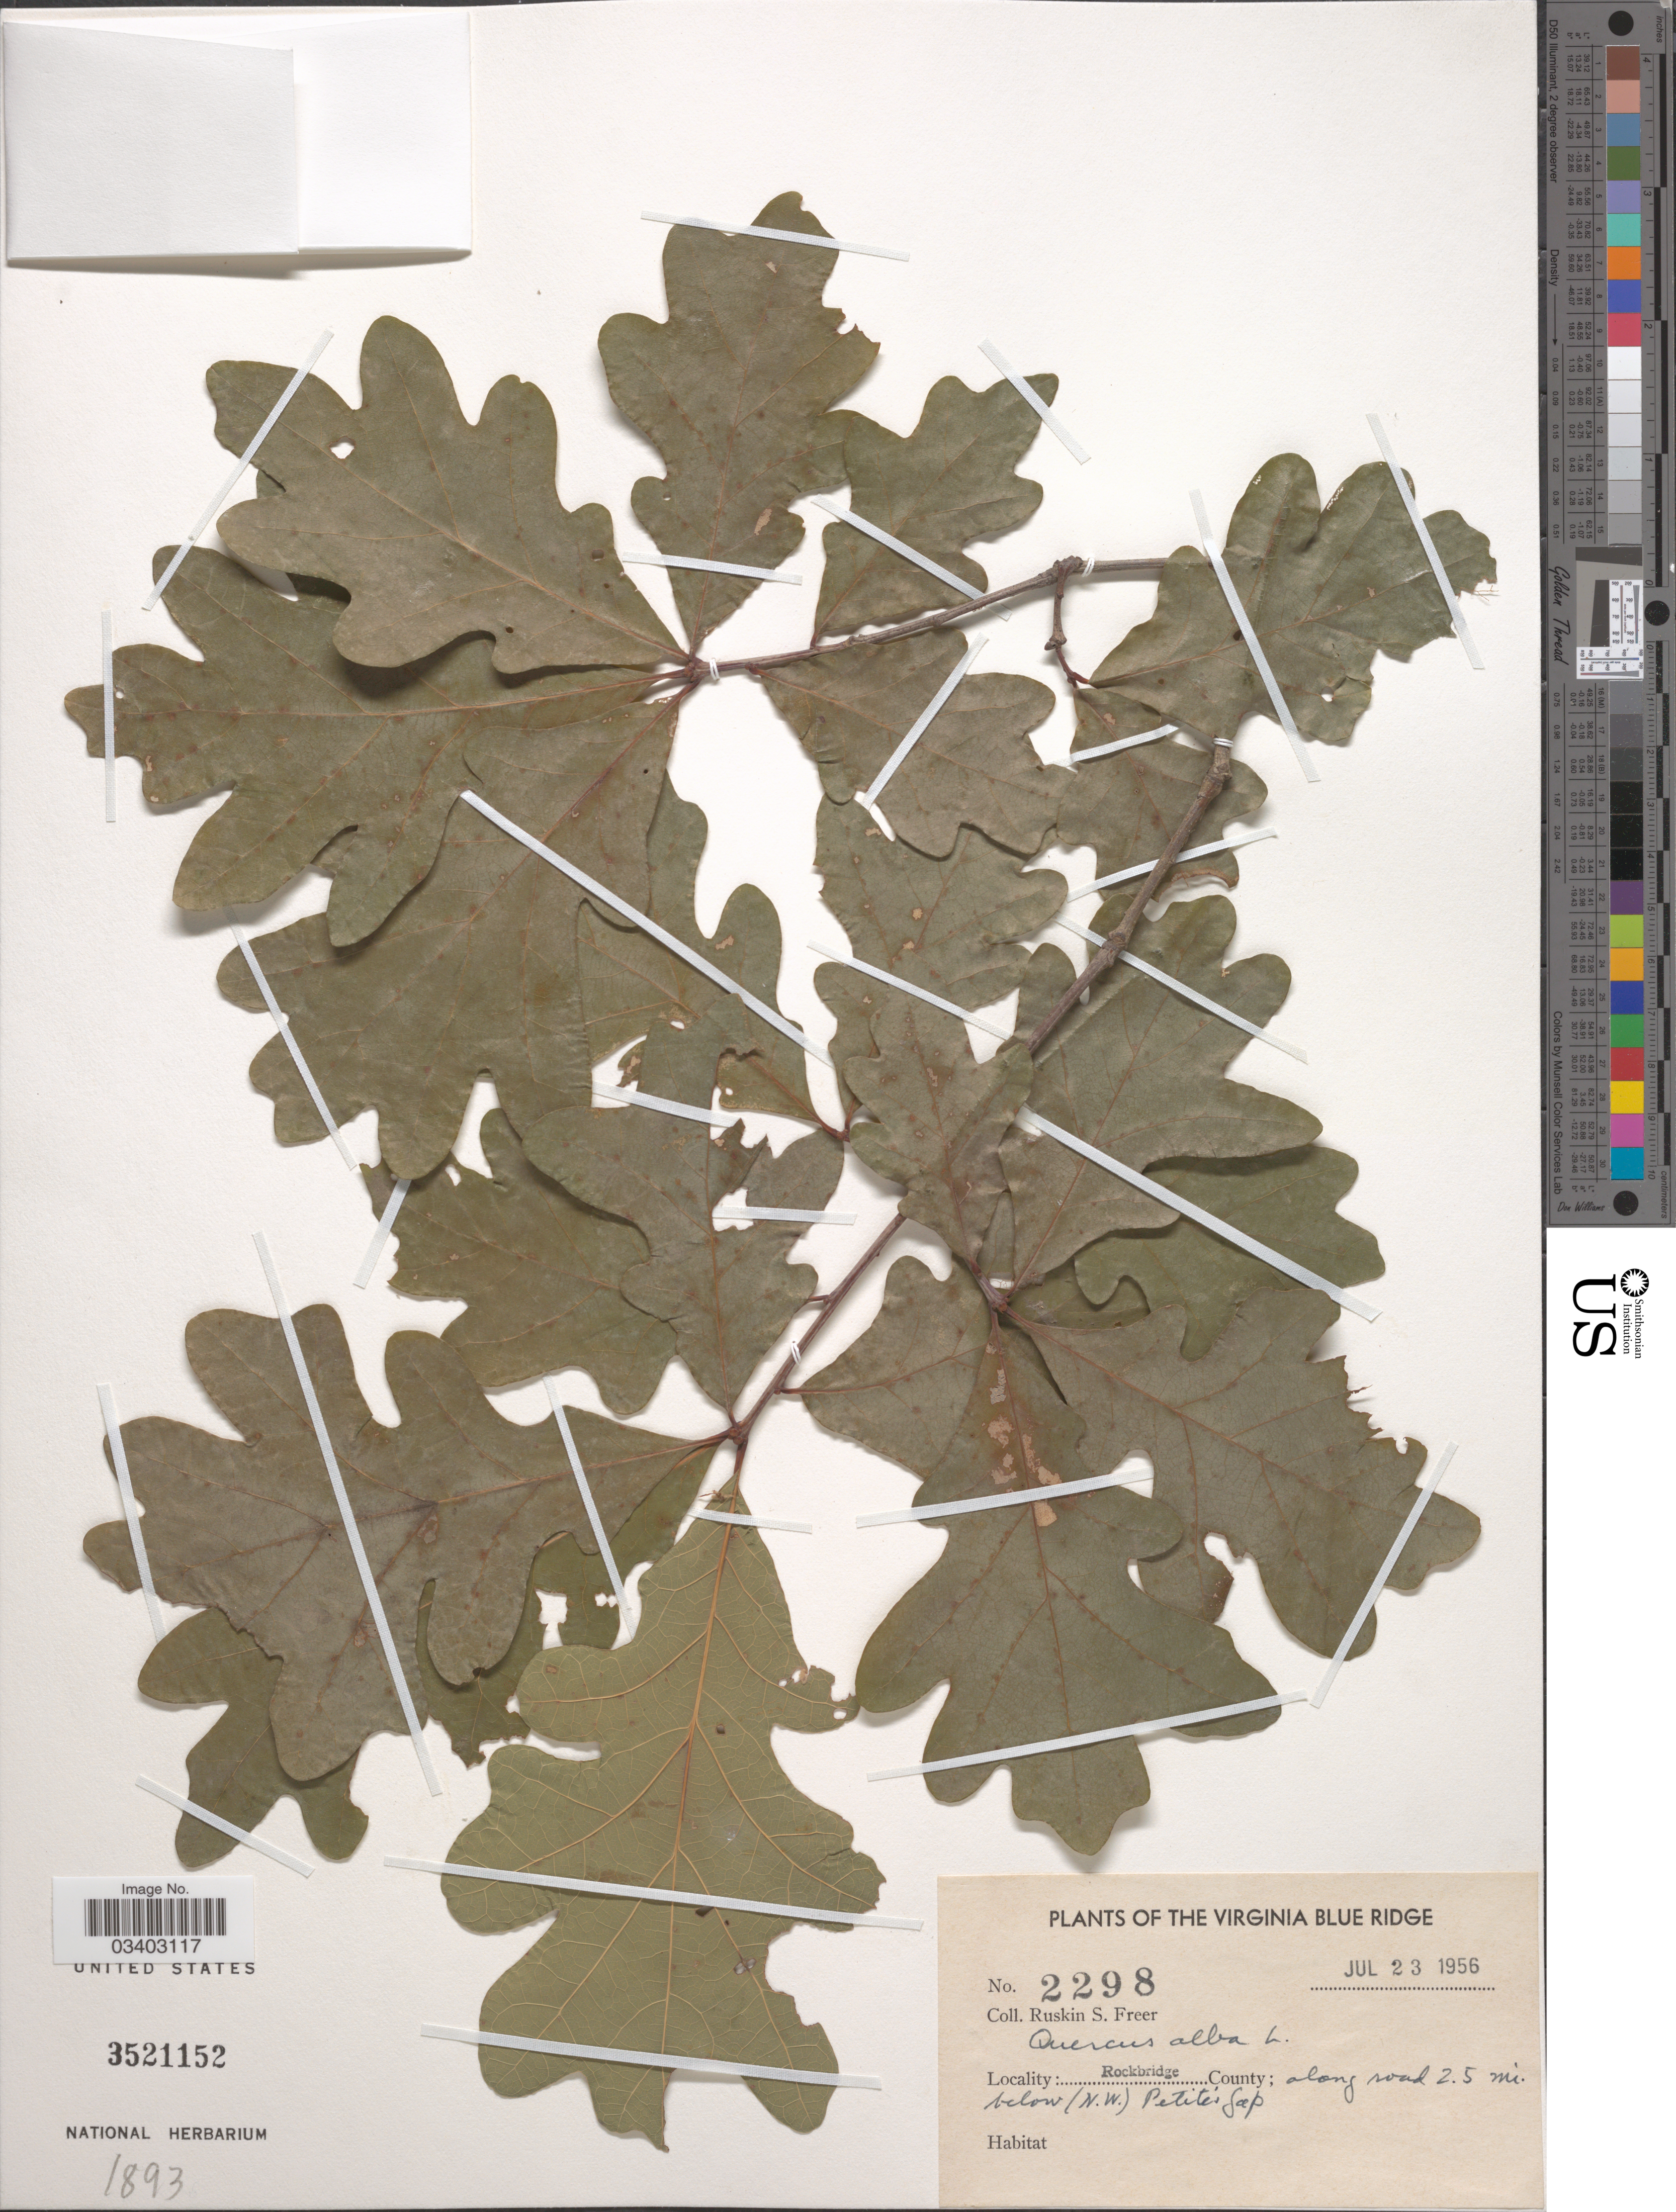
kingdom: Plantae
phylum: Tracheophyta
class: Magnoliopsida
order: Fagales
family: Fagaceae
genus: Quercus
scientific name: Quercus alba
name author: L.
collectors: R. Freer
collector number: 2298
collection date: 1956-07-23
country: United States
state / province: Virginia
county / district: Rockbridge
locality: The Virginia Blue Ridge. Rockbridge County; along road 2.5 mi. below (N. W.) Petite's Gap.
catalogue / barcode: US 3521152